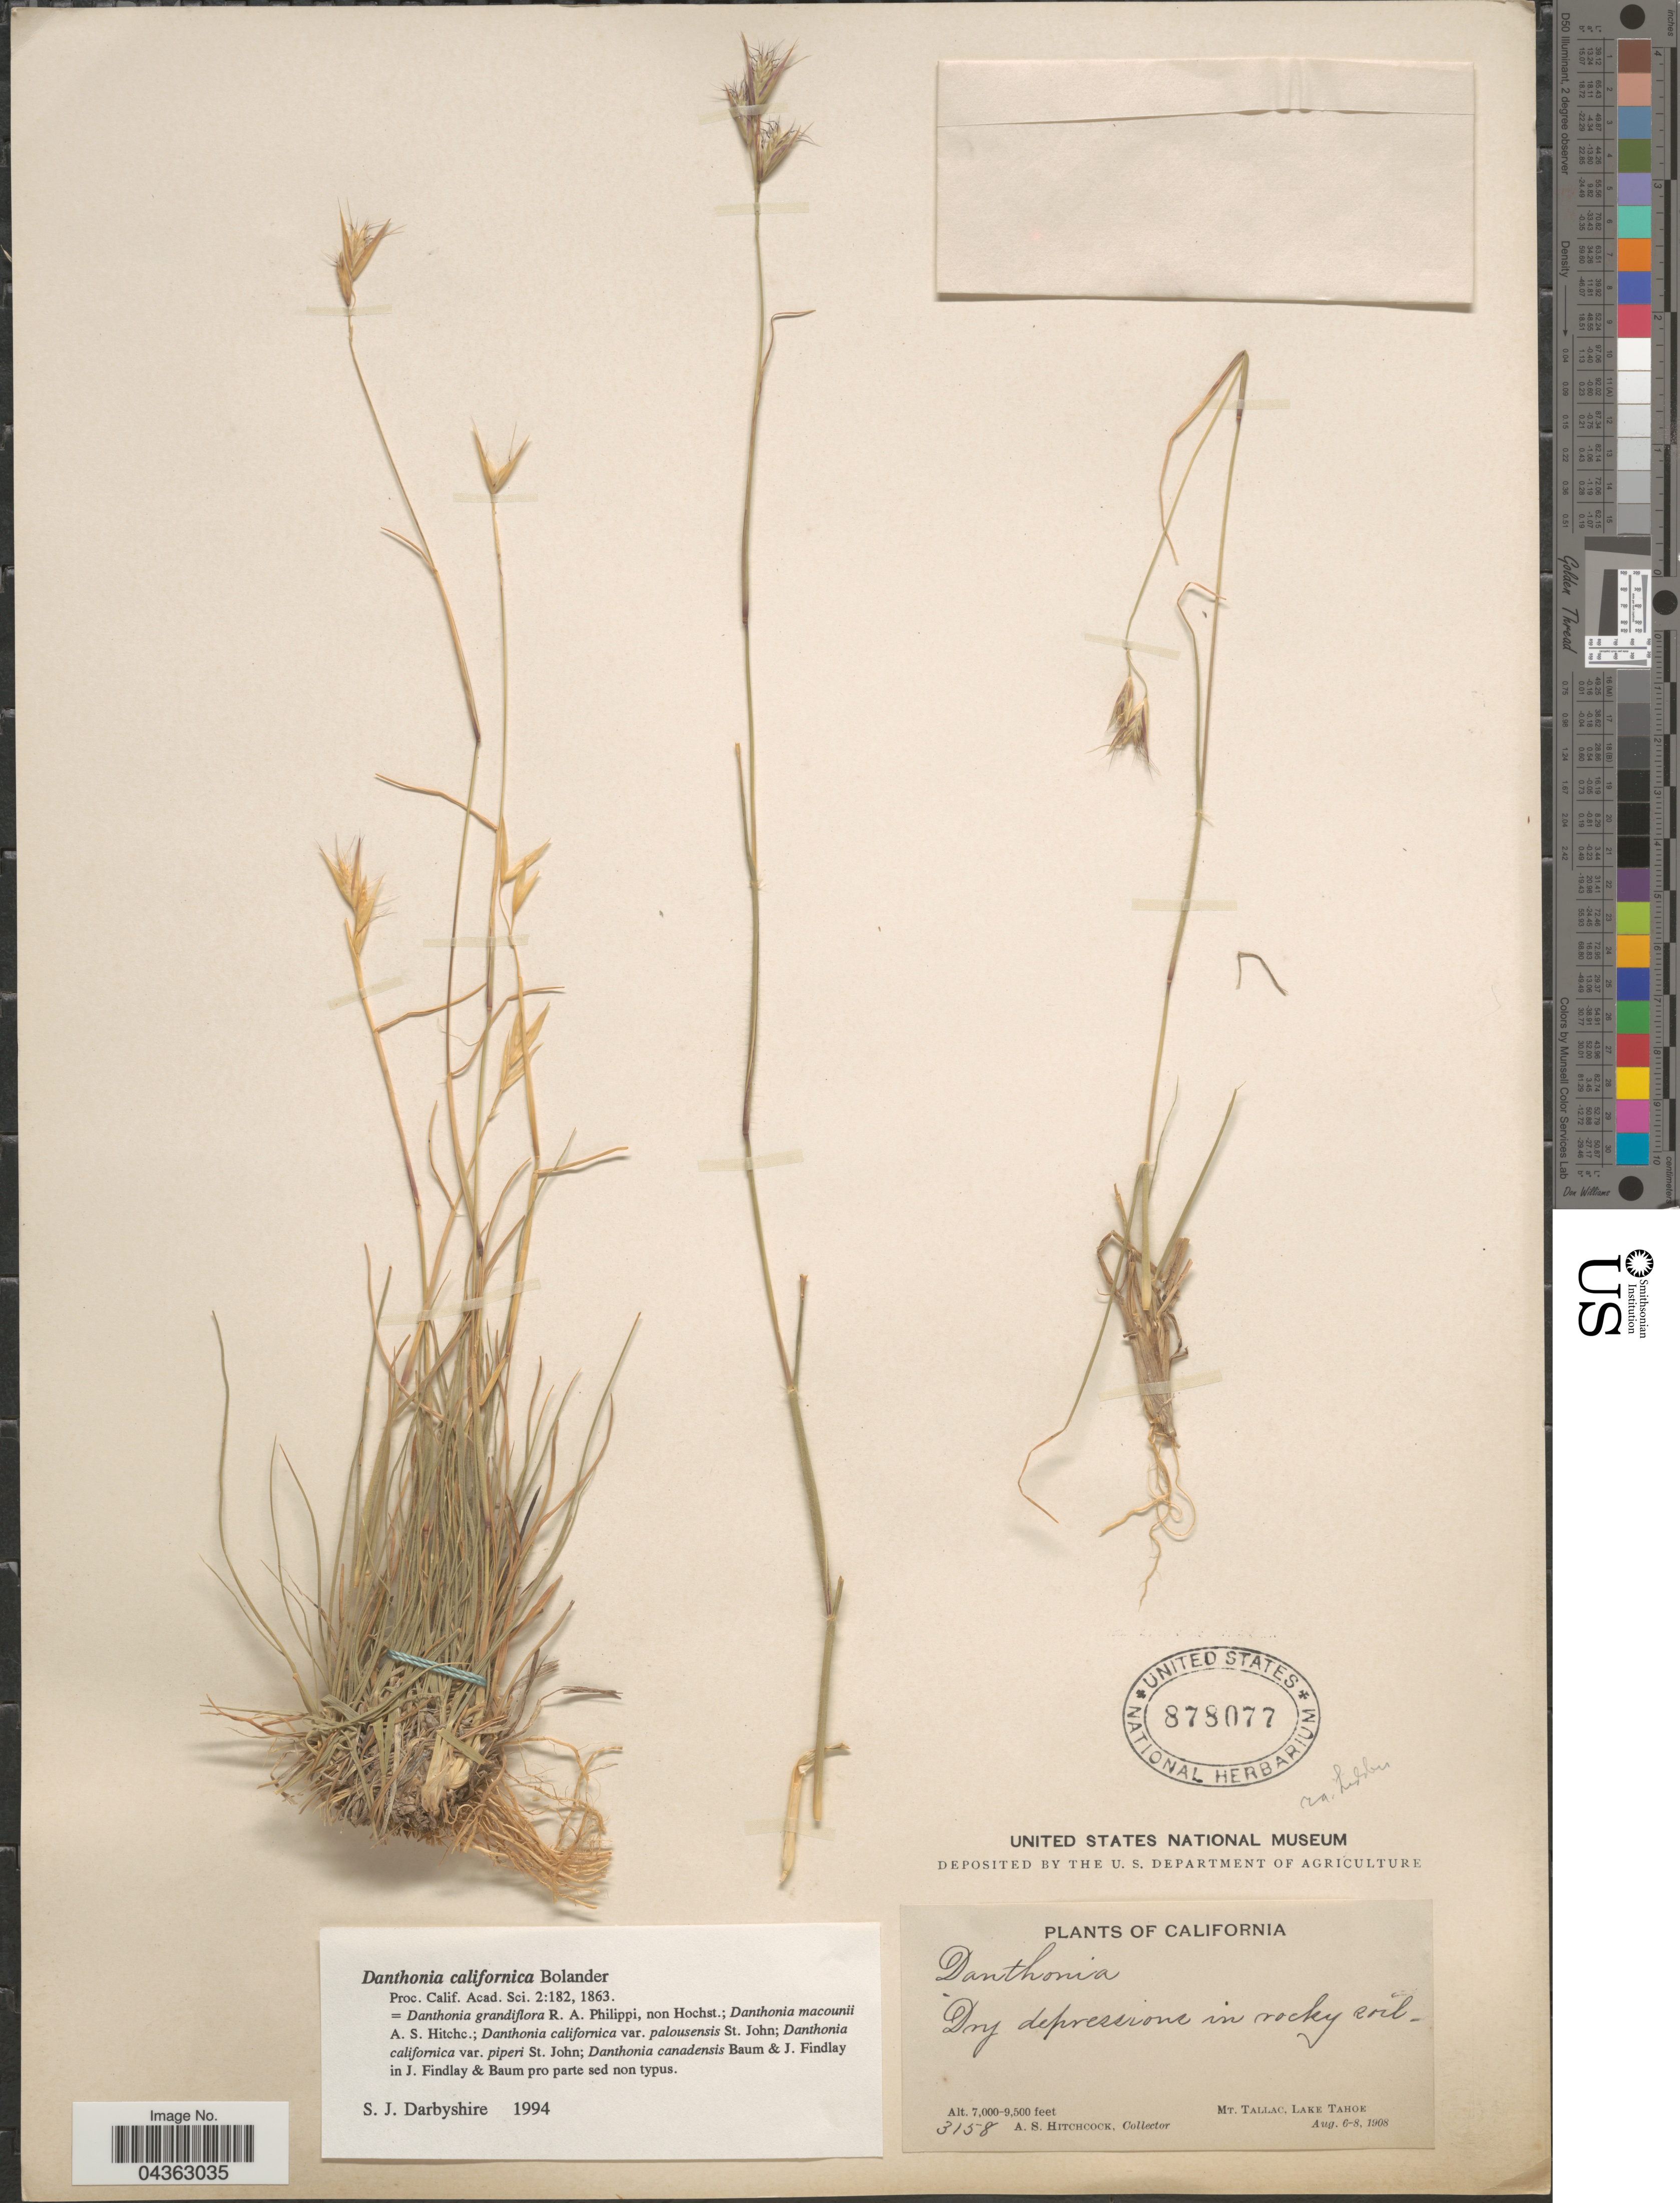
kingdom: Plantae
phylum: Tracheophyta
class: Liliopsida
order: Poales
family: Poaceae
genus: Danthonia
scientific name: Danthonia californica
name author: Bol.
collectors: A. S. Hitchcock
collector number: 3158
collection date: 1908-08-06/1908-08-08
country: United States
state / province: California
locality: Dry depressions in rocky soil. Mt. Tallac, Lake Tahoe.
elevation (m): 2134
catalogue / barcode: US 878077